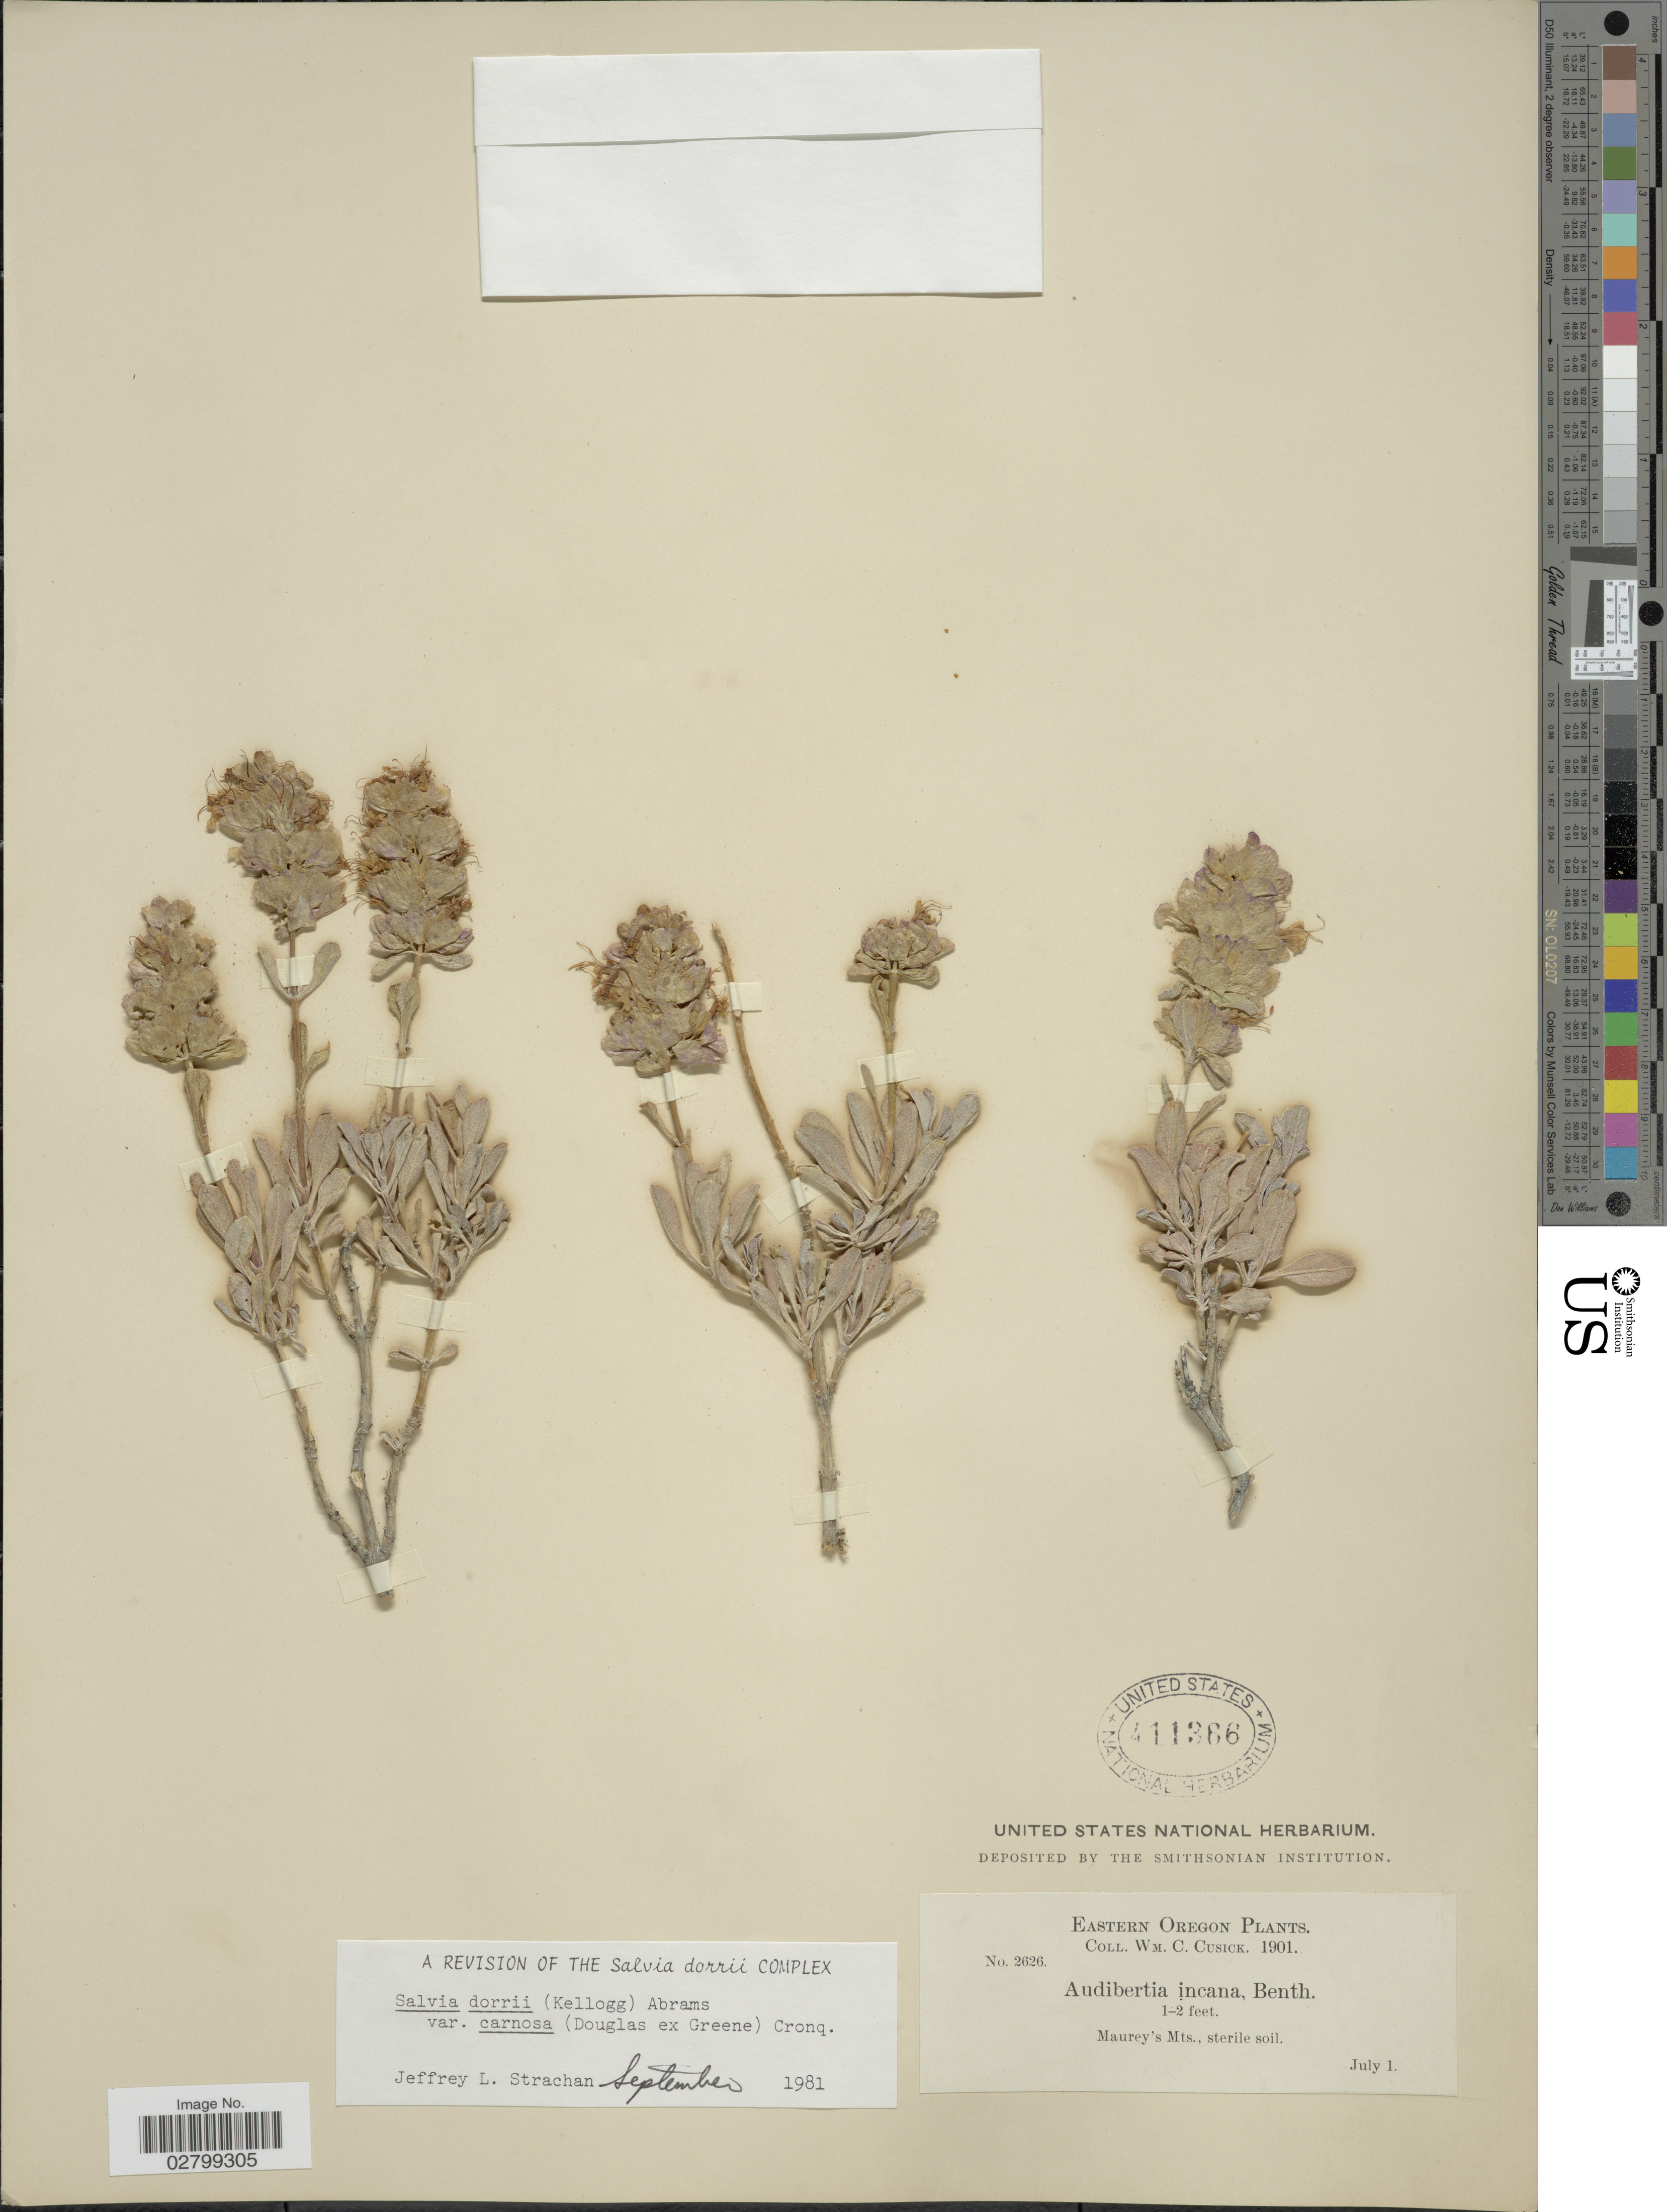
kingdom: Plantae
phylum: Tracheophyta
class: Magnoliopsida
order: Lamiales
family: Lamiaceae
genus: Salvia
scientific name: Salvia dorrii var. carnosa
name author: (Dougl.) Abrams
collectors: W. C. Cusick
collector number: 2626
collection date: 1901-07-01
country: United States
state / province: Oregon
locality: Eastern Oregon. Maurey's Mts.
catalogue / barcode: US 411366